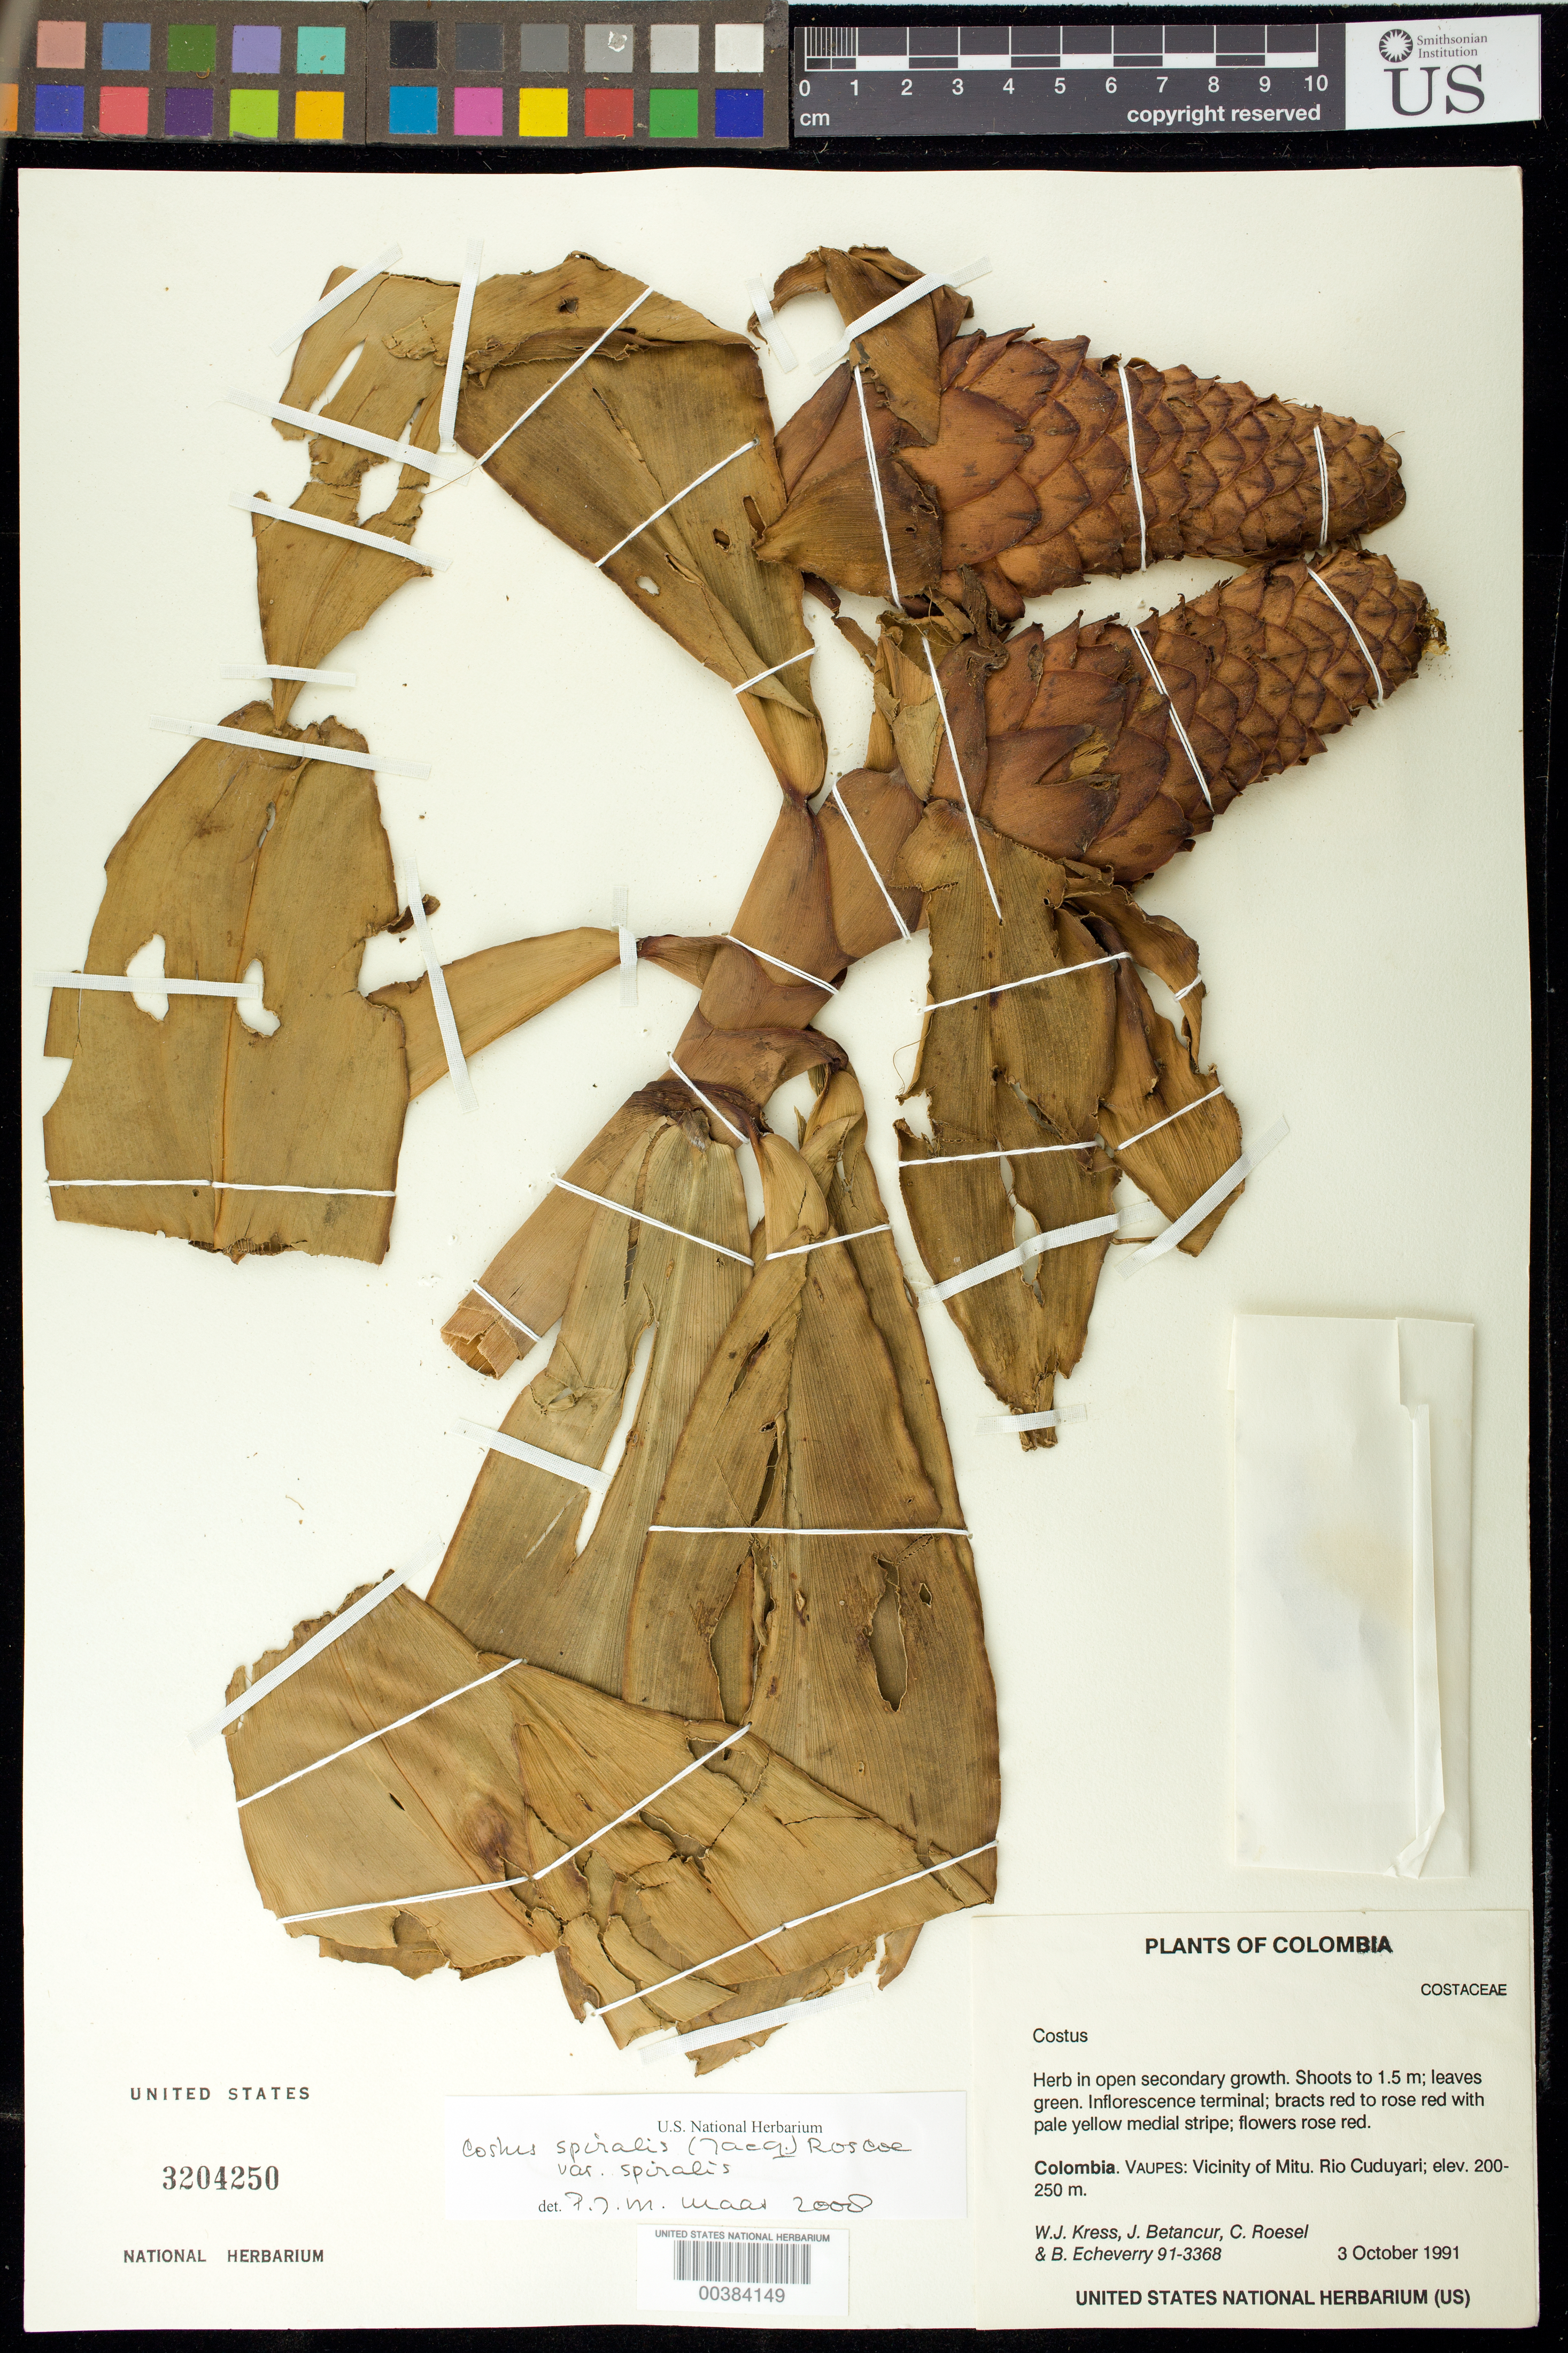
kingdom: Plantae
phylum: Tracheophyta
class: Liliopsida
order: Zingiberales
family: Costaceae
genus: Costus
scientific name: Costus spiralis var. spiralis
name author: (Jacq.) Roscoe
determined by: Maas van de Kamer, H.; Maas, P. J.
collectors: W. J. Kress, J. C. Betancur, C. S. Roesel & B. Echeverry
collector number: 91-3368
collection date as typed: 03 Oct 1991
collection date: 1991-10-03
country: Colombia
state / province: Vaupés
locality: Vicinity of Mitu. Rio Cuduyari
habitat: Open secondary growth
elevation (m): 200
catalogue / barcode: US 3204250